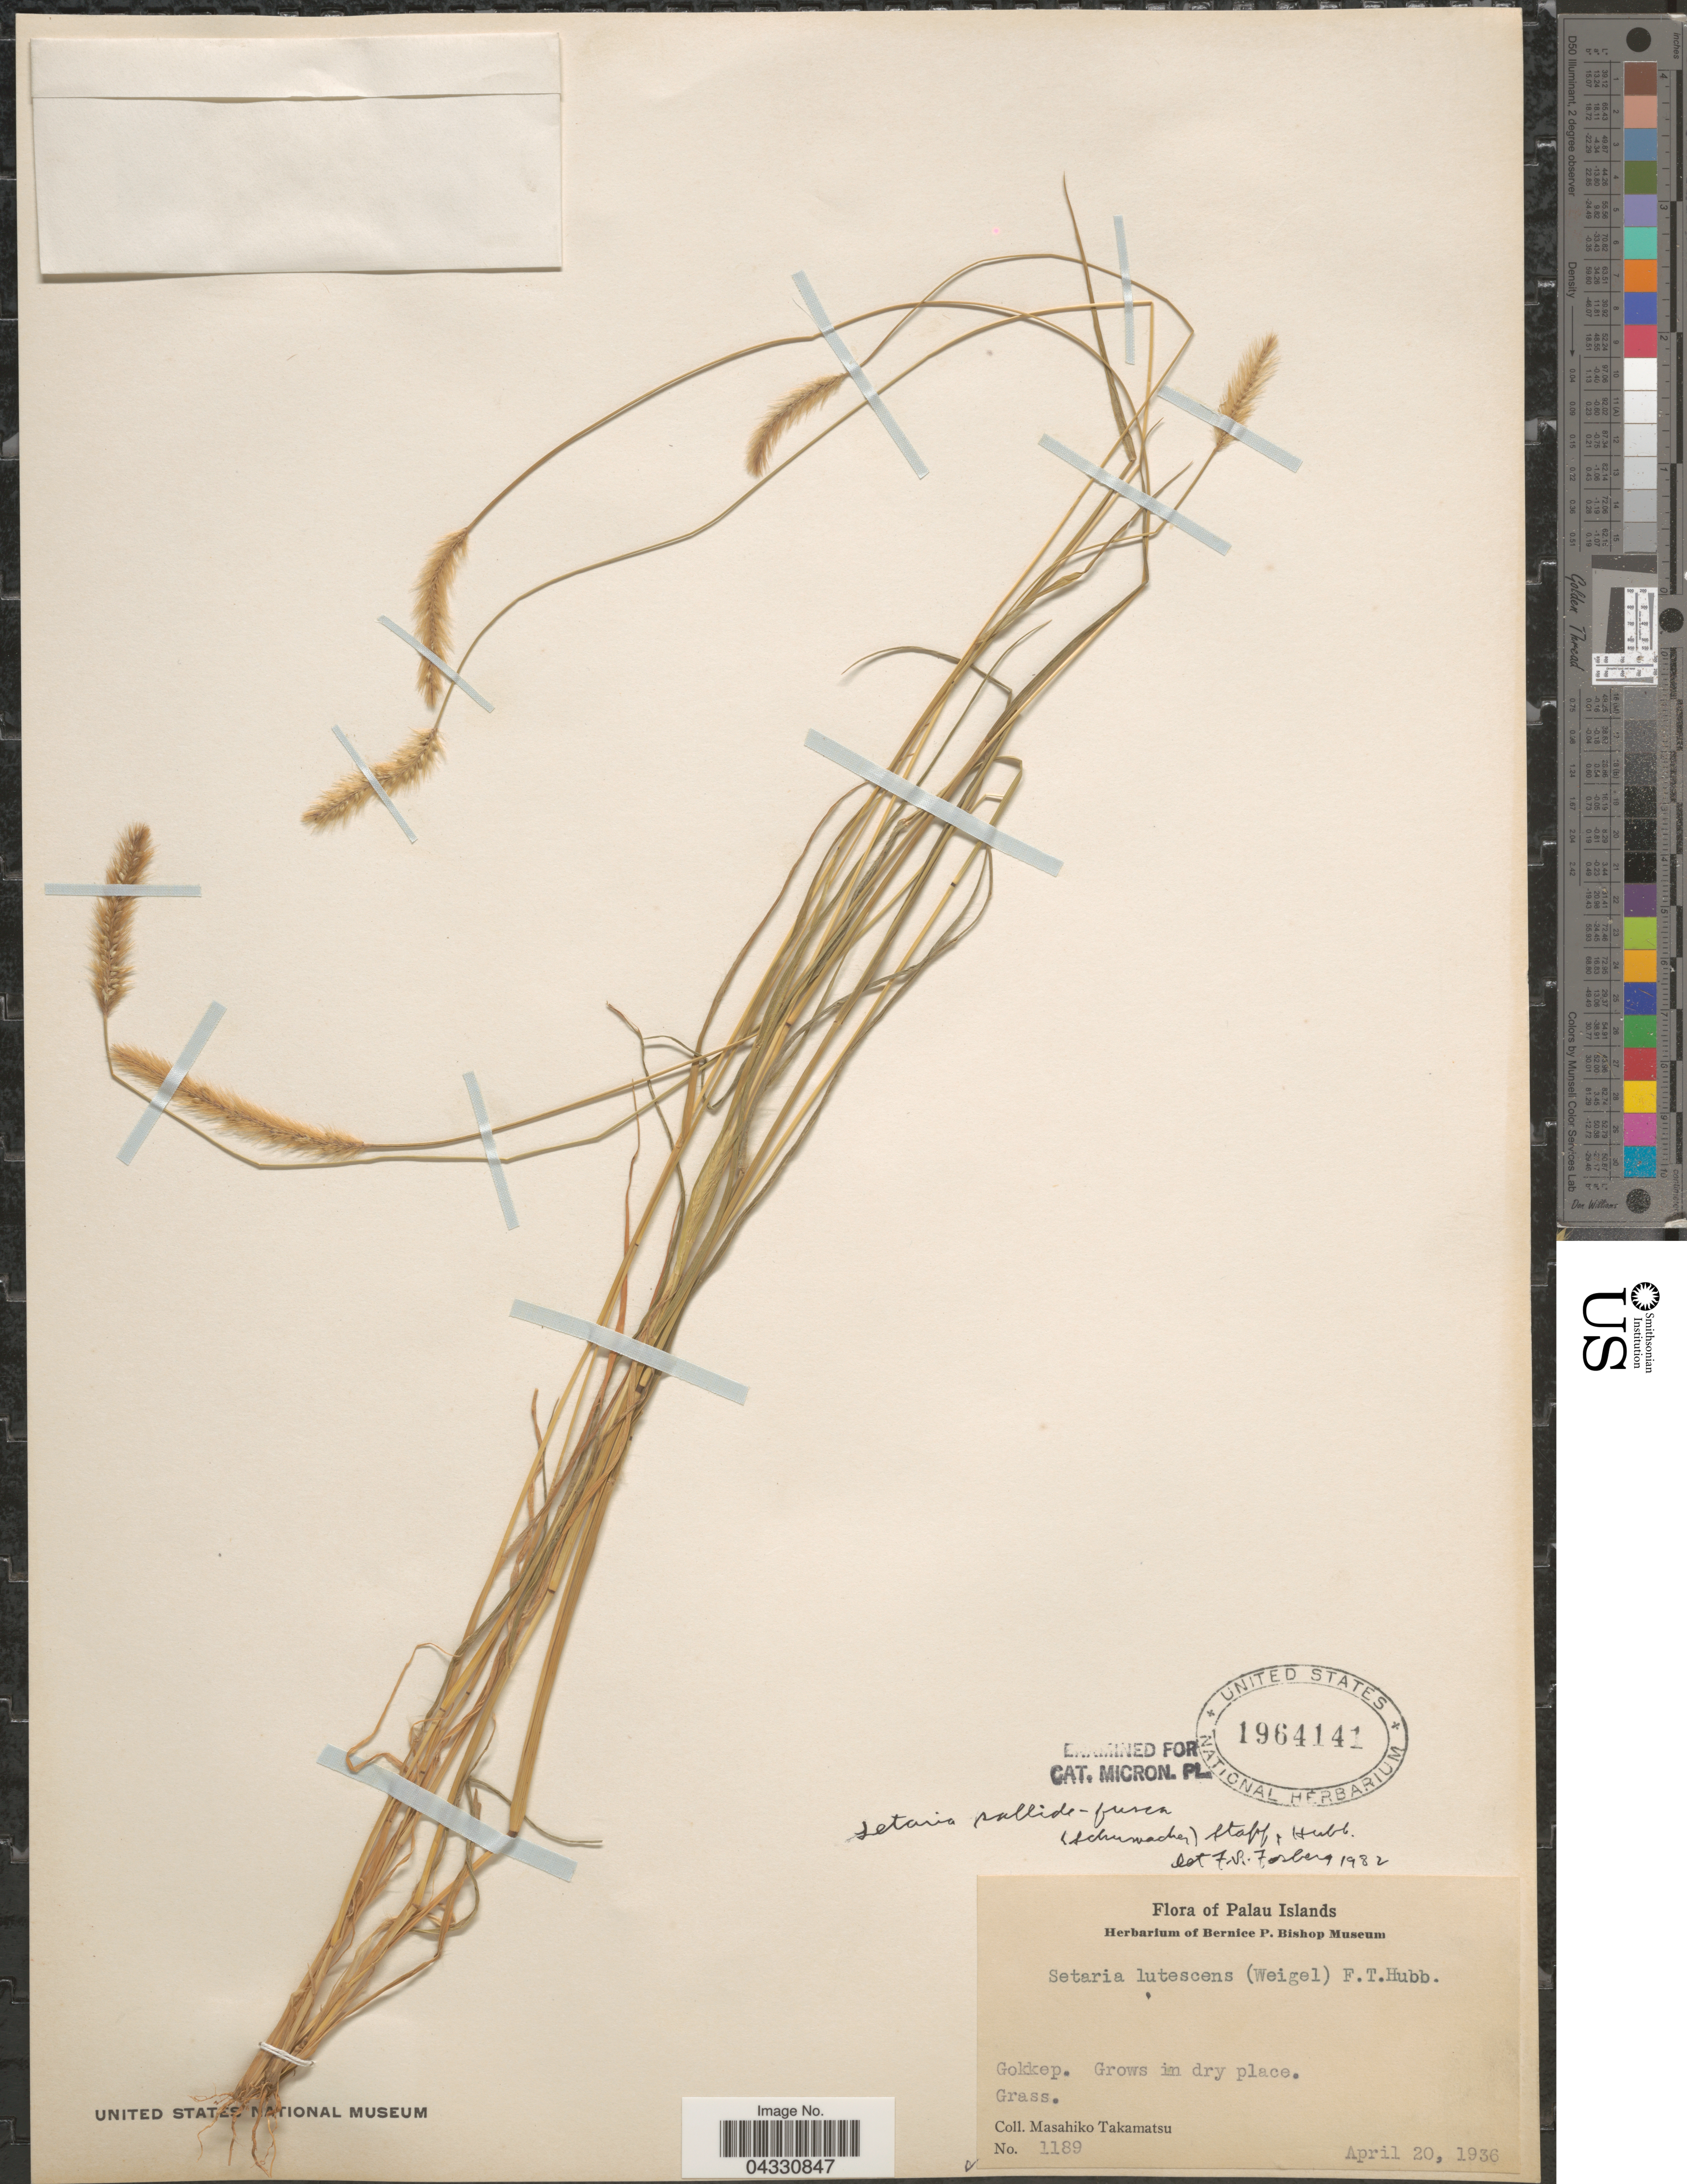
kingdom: Plantae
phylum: Tracheophyta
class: Liliopsida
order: Poales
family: Poaceae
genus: Setaria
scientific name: Setaria pallide-fusca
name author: (Schumach.) Stapf & C.E. Hubb.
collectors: M. Takamatsu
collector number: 1189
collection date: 1936-04-20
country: Palau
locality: Palau Islands. Gokkep.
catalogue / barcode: US 1964141